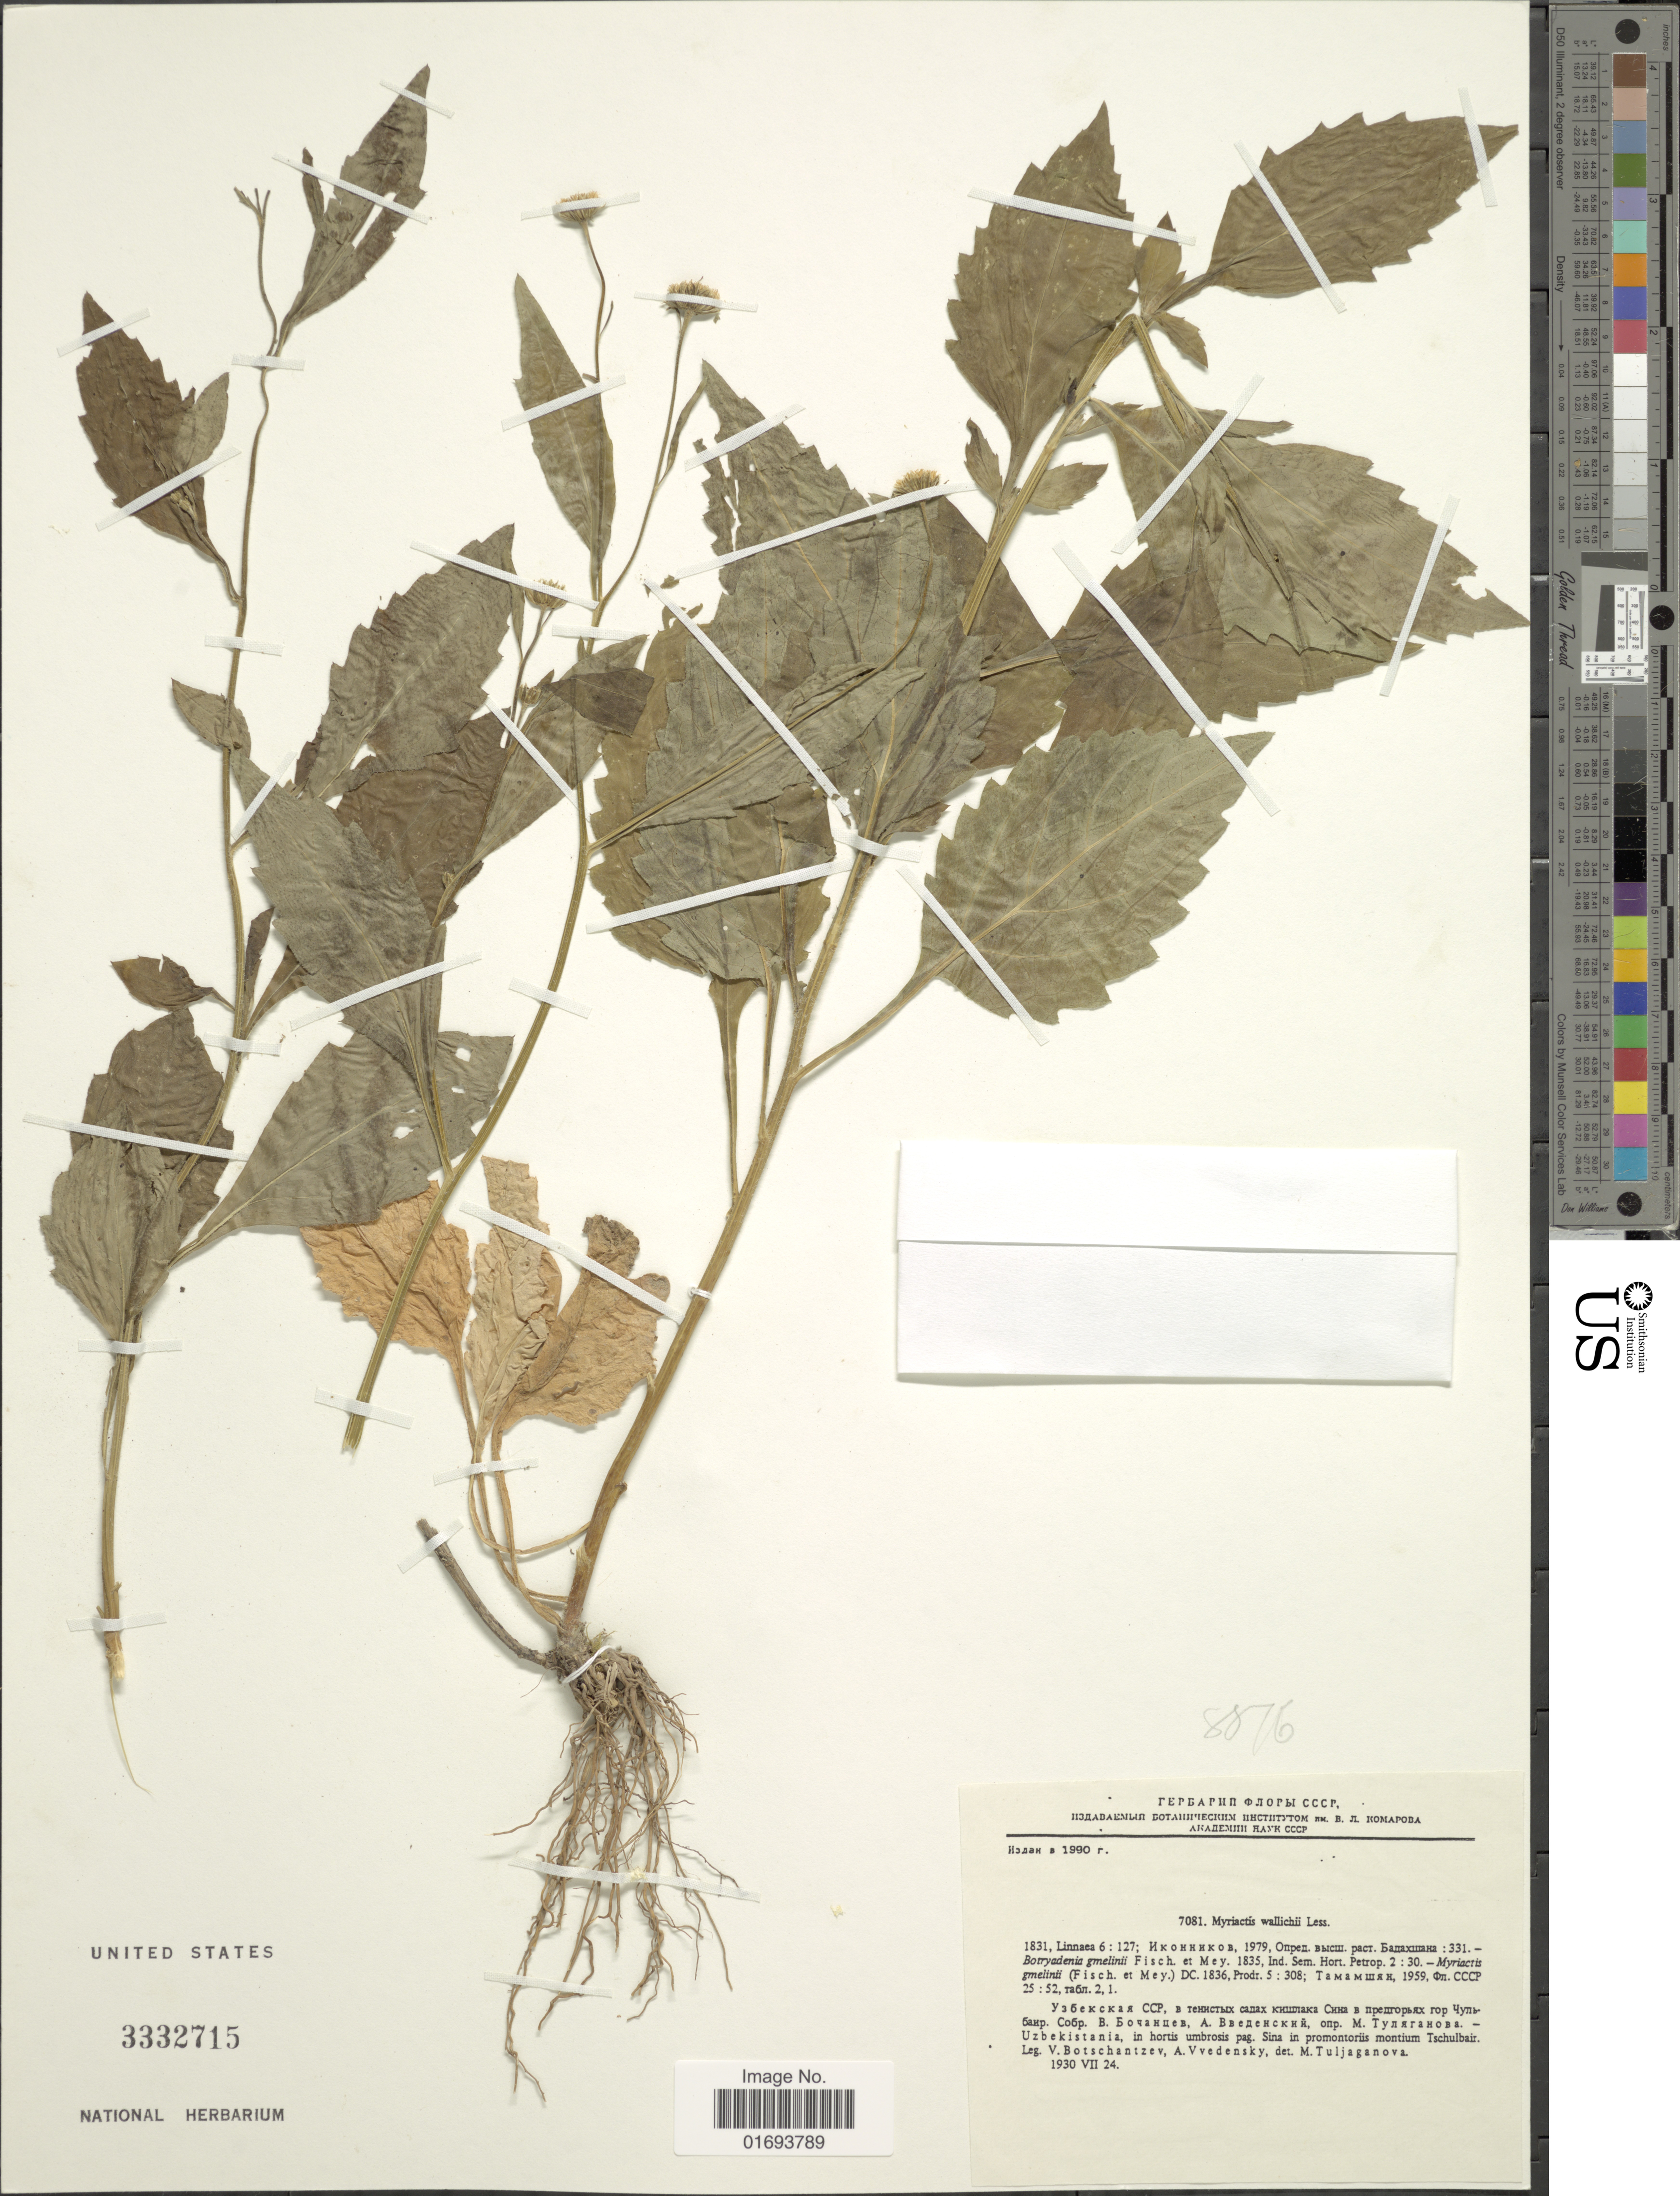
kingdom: Plantae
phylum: Tracheophyta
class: Magnoliopsida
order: Asterales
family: Asteraceae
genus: Myriactis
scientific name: Myriactis wallichii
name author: Less.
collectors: V. P. Botschantzev, A. Vvedensky & M. Tuljaganova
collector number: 7081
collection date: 1930-07-24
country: Uzbekistan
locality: Uzbekistania, in hortis umbrosis pag. Sina in promontoriis montiu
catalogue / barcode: US 3332715